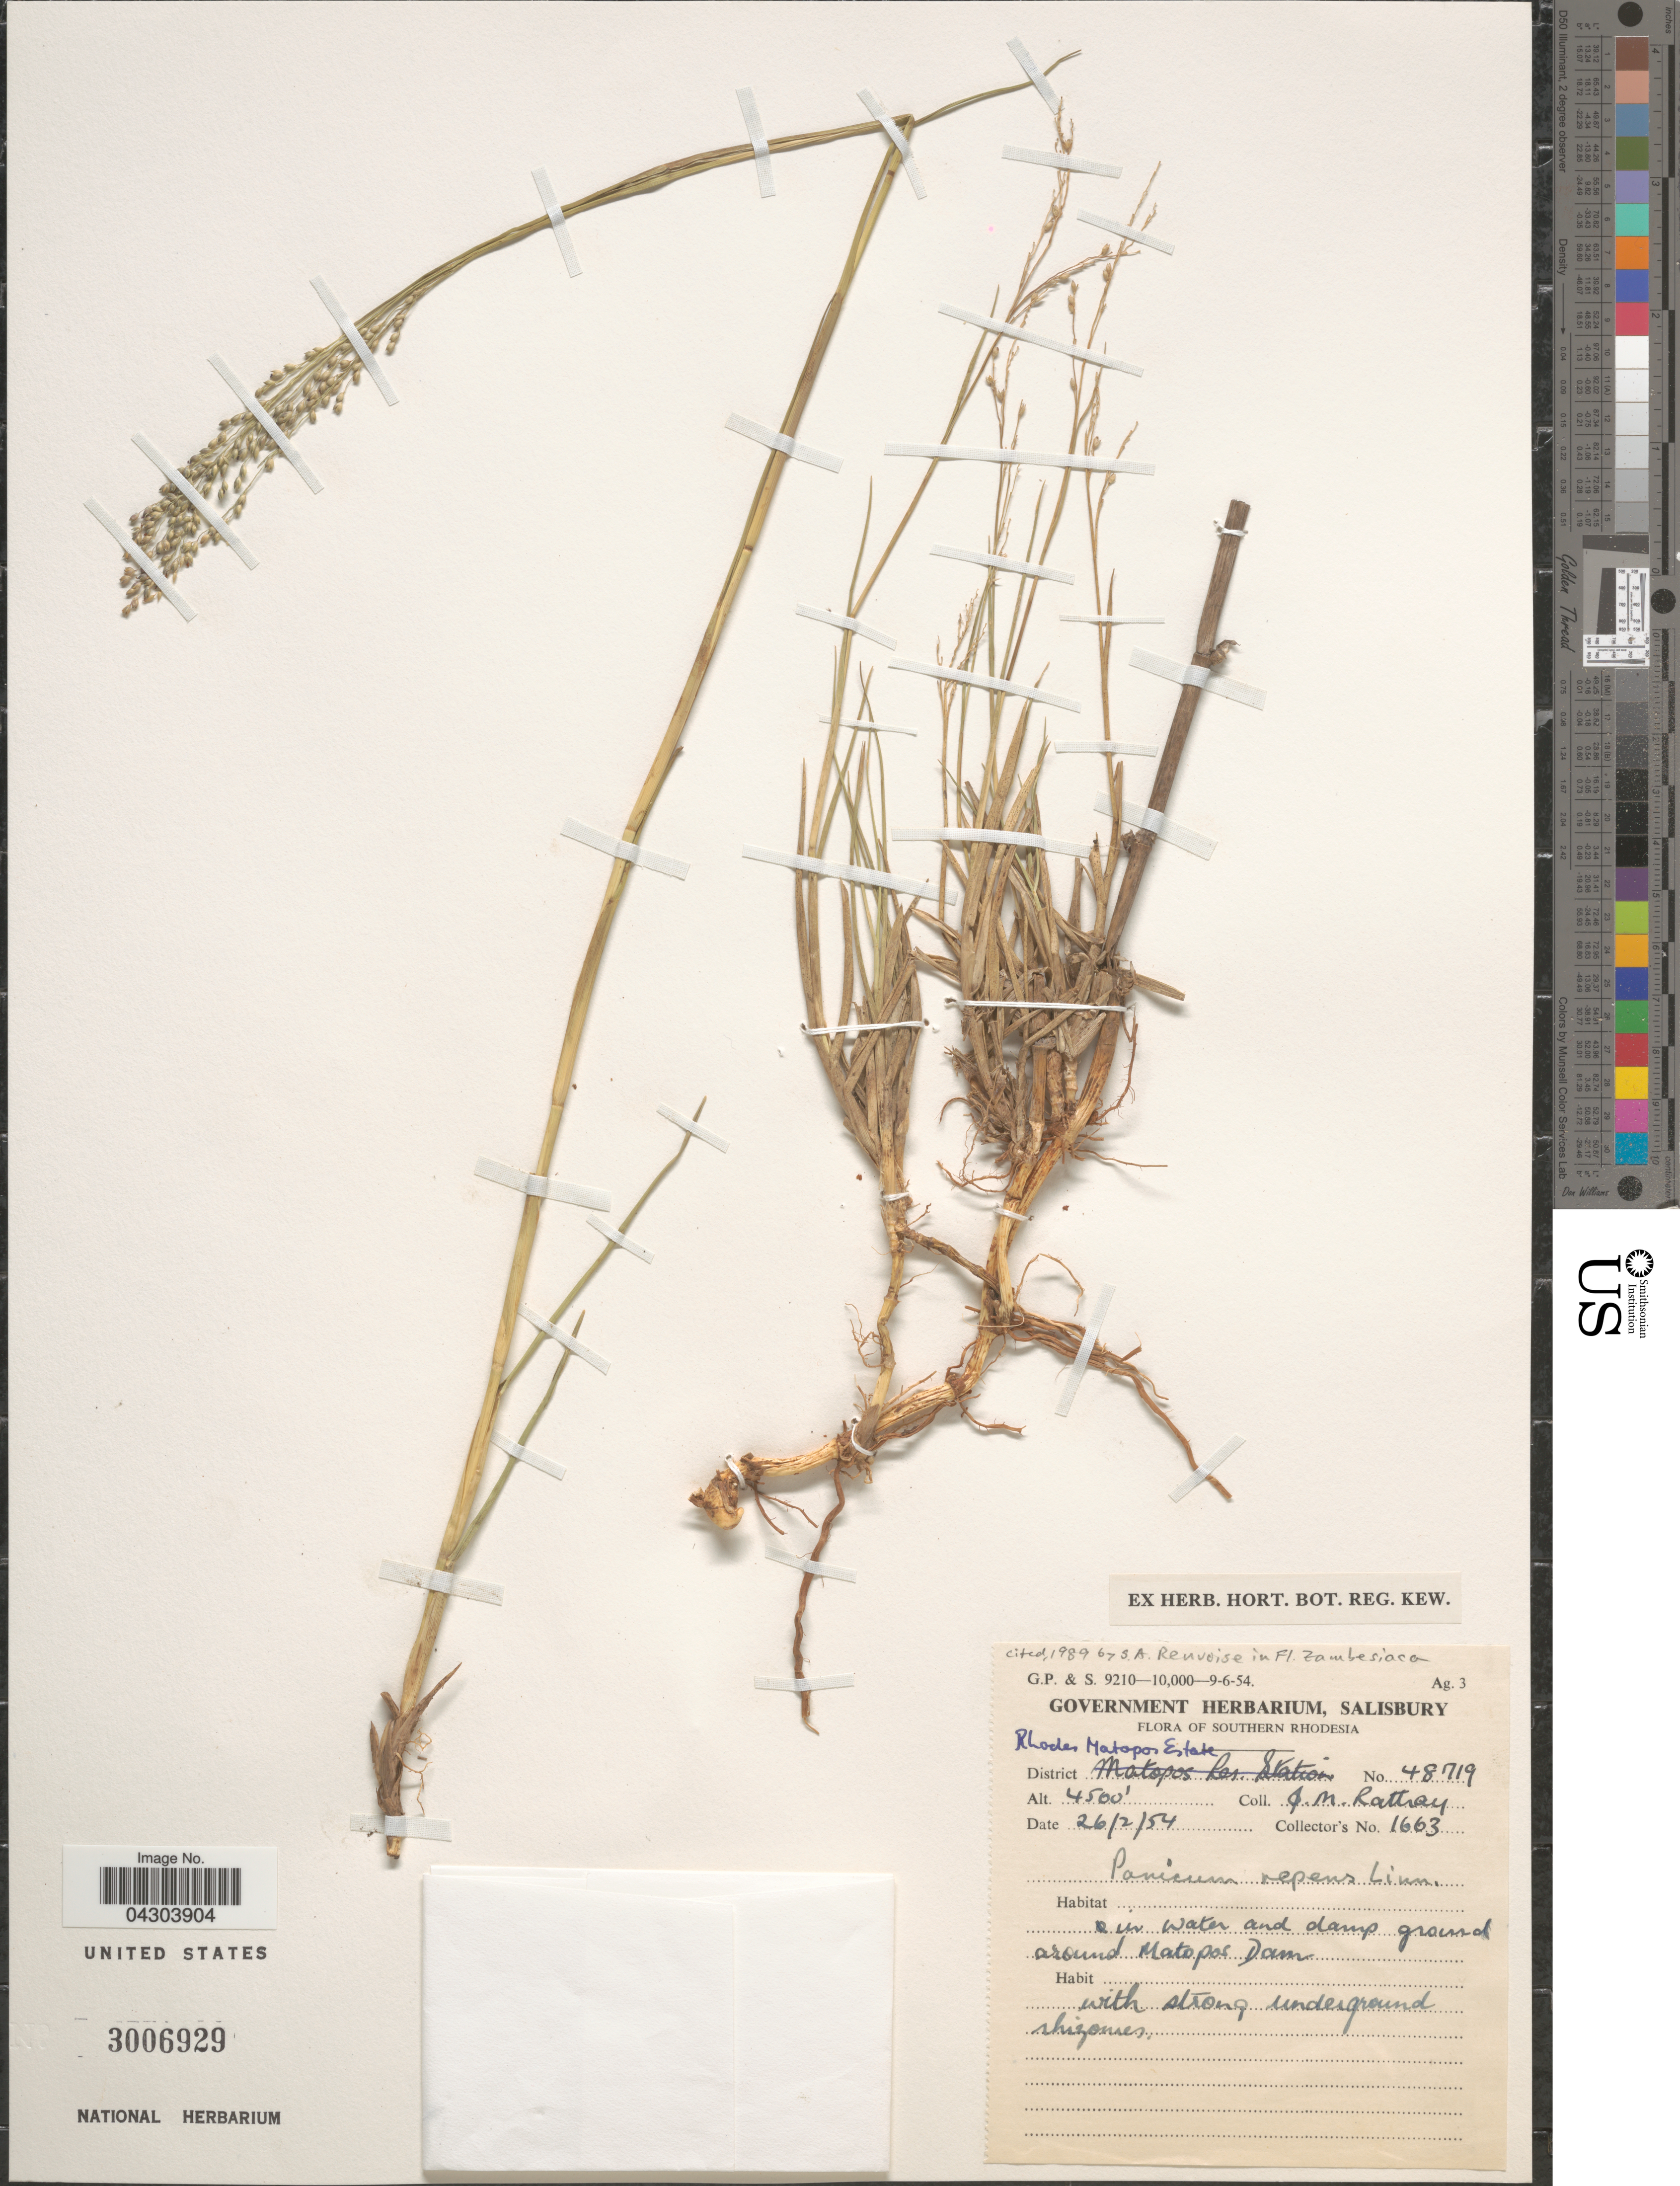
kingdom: Plantae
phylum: Tracheophyta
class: Liliopsida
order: Poales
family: Poaceae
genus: Panicum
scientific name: Panicum repens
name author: L.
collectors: J. Rattray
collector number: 48719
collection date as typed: Transcribed d/m/y: 26/2/54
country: Zimbabwe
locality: Southern Rhodesia. District Rhodes Matapos Estate. In water and damp ground around Matopos Dam.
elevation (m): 1372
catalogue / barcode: US 3006929